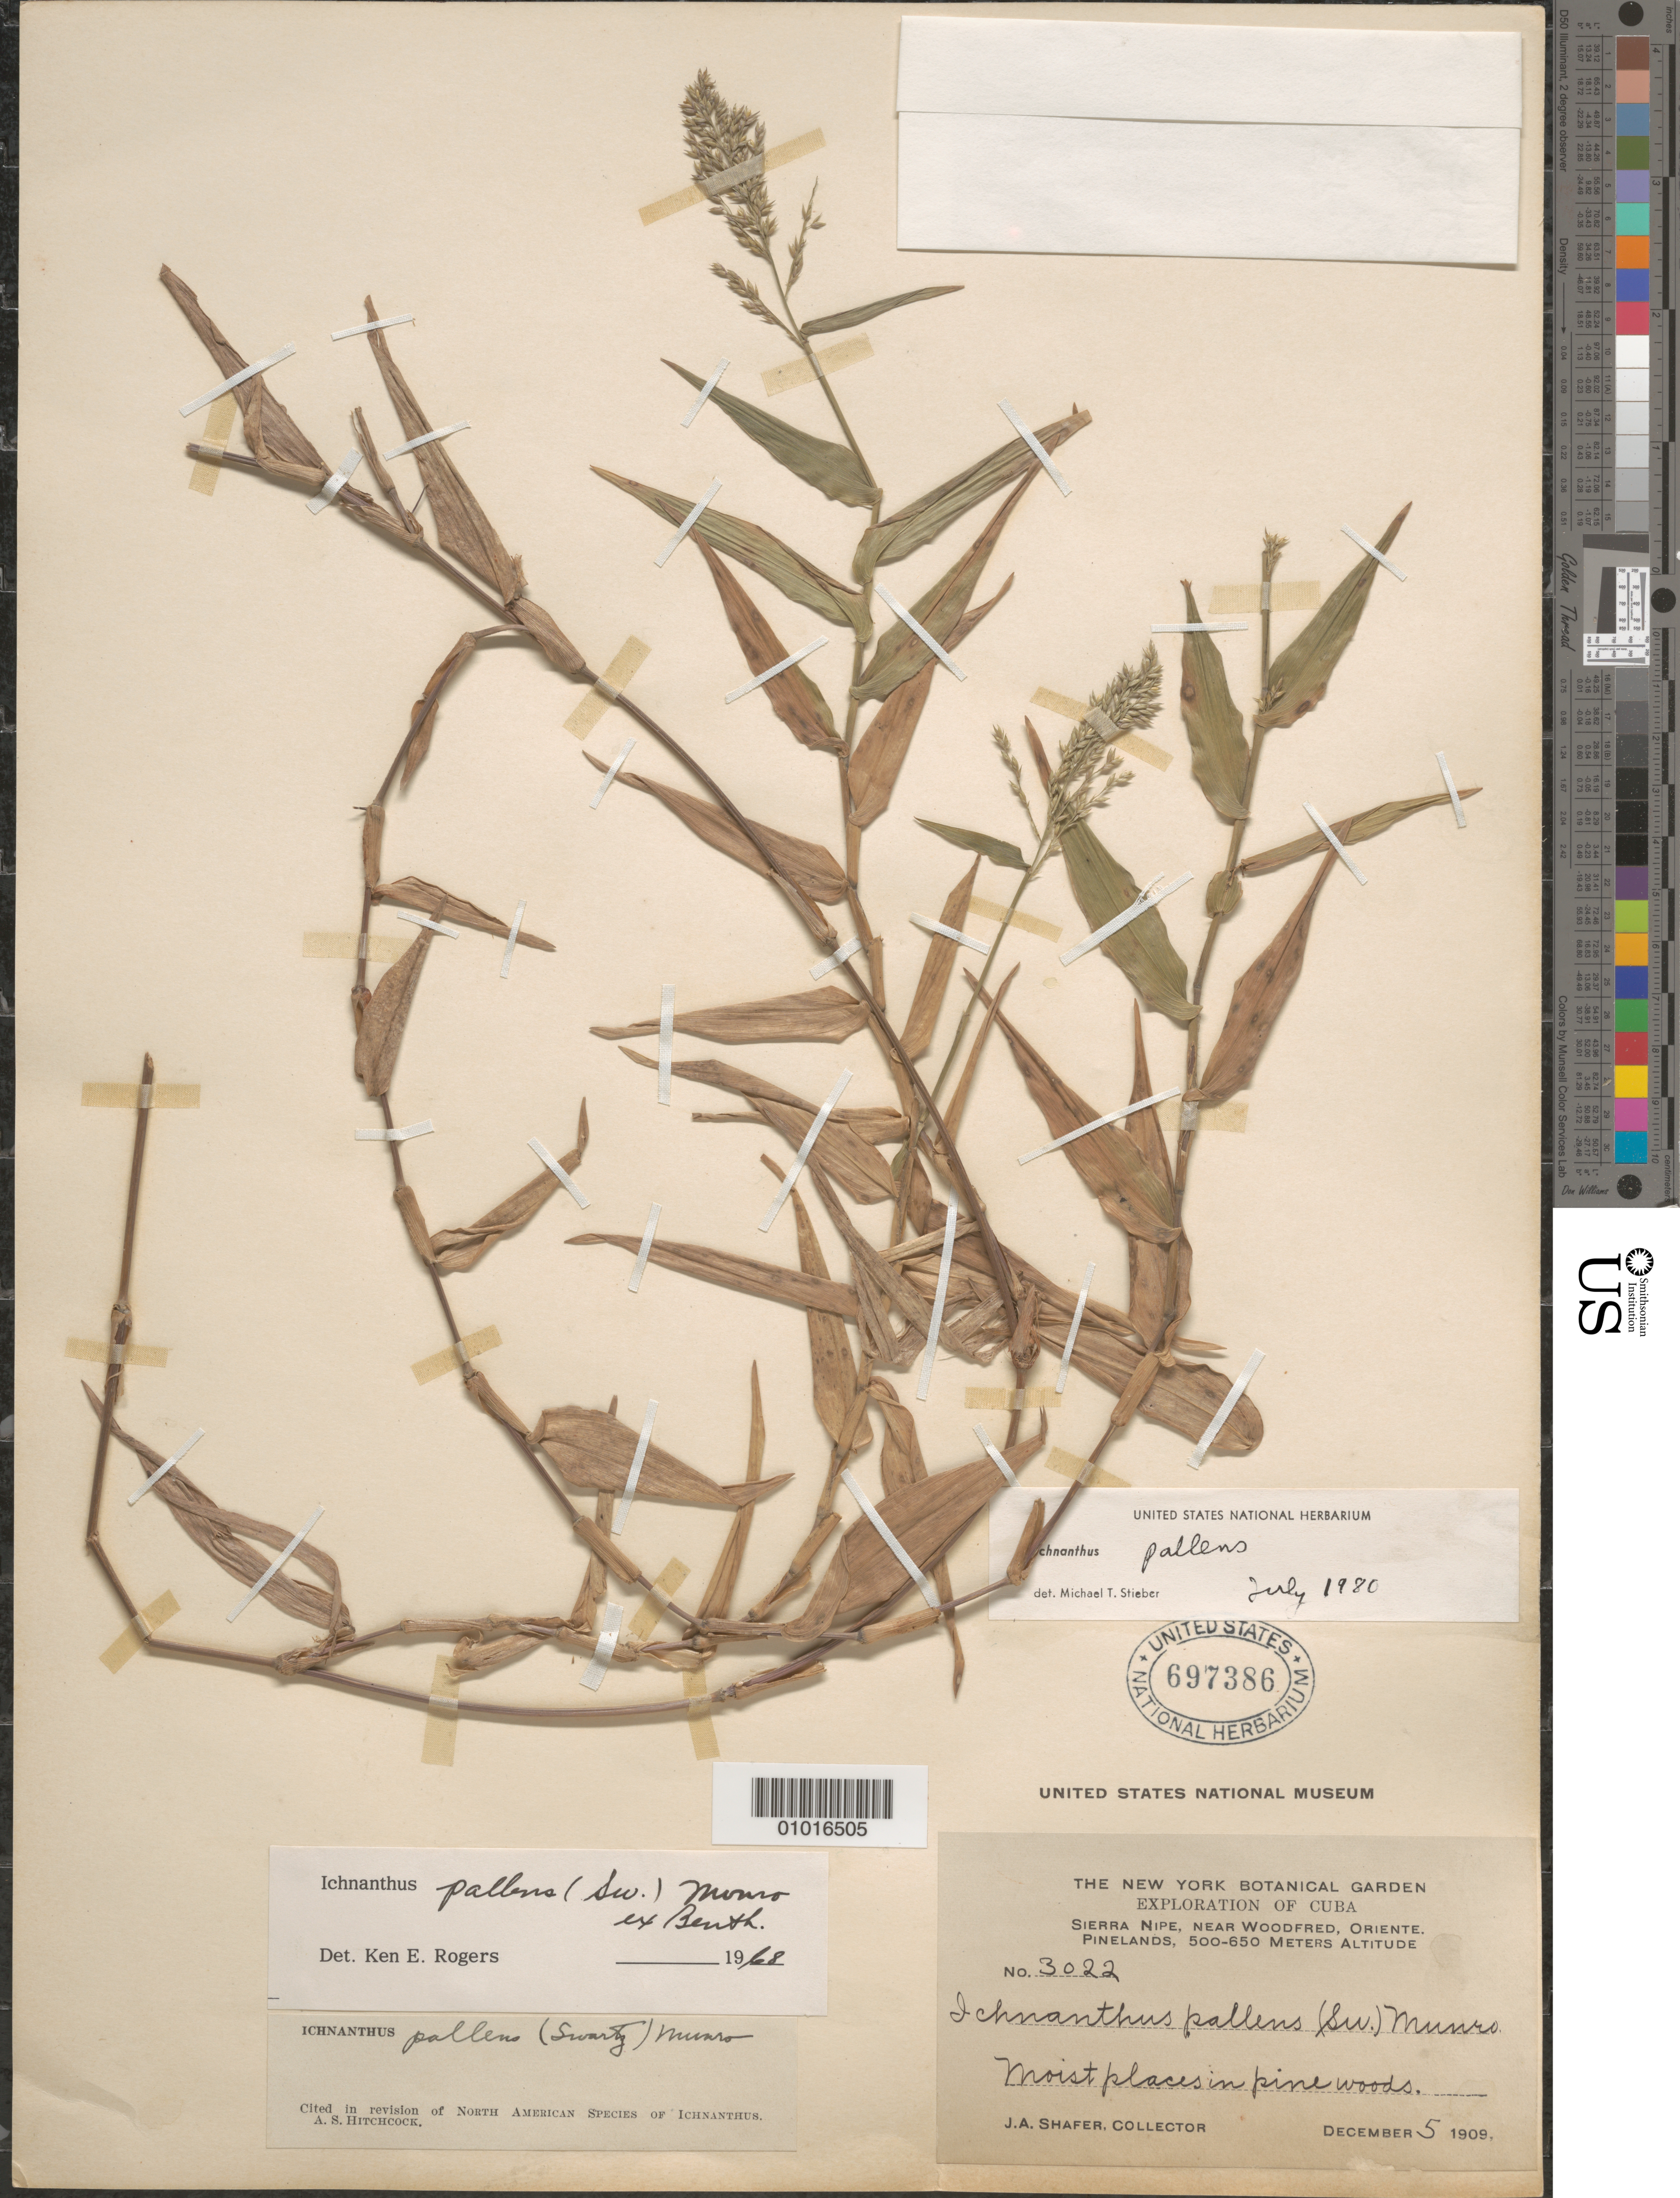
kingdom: Plantae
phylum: Tracheophyta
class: Liliopsida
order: Poales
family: Poaceae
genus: Ichnanthus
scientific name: Ichnanthus pallens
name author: (Sw.) Munro ex Benth.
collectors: J. A. Shafer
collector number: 3022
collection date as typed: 05 Dec 1909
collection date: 1909-12-05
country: Cuba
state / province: Holguín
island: Cuba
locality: Sierra Nipe, Near Woodred, Oriente, Pinelands, moist places in pine woods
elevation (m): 500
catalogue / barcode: US 697386